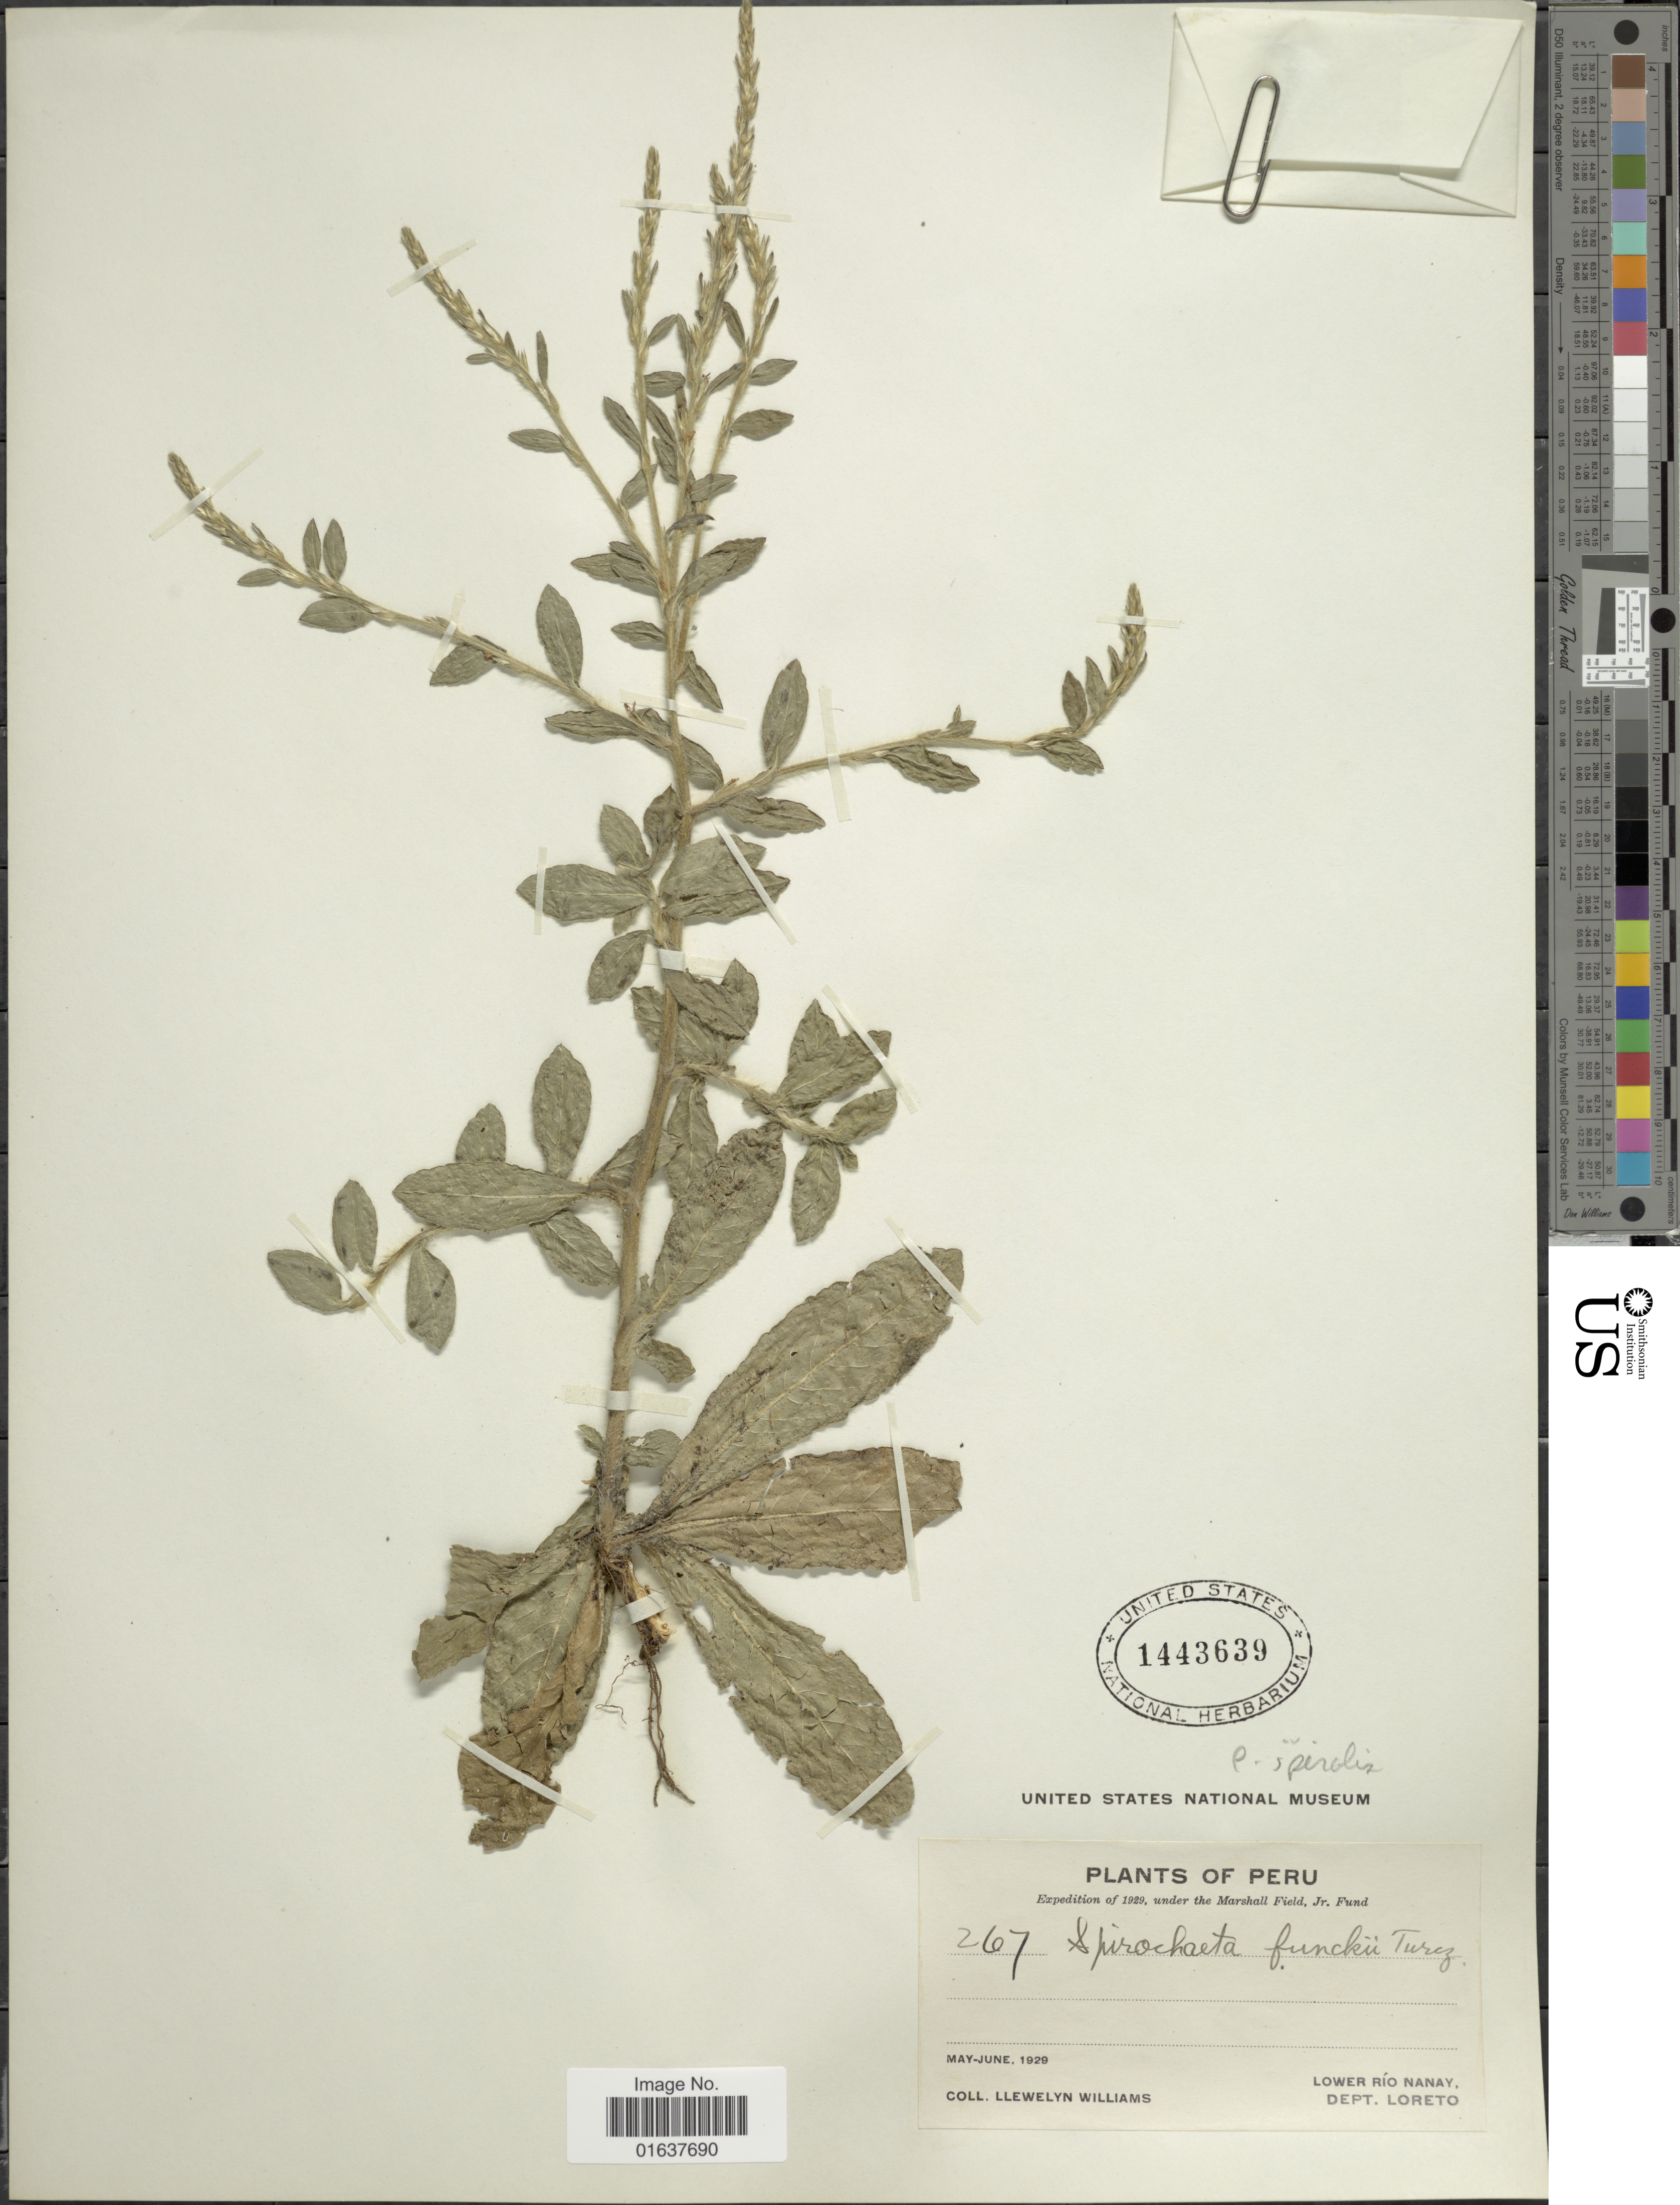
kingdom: Plantae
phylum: Tracheophyta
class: Magnoliopsida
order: Asterales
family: Asteraceae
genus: Pseudelephantopus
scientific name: Pseudelephantopus spiralis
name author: (Less.) Cronquist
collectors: Ll. Williams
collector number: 267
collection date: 1929-05/1929-06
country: Peru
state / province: Loreto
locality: Lower Rio Nanay, Dept. Loreto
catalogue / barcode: US 1443639